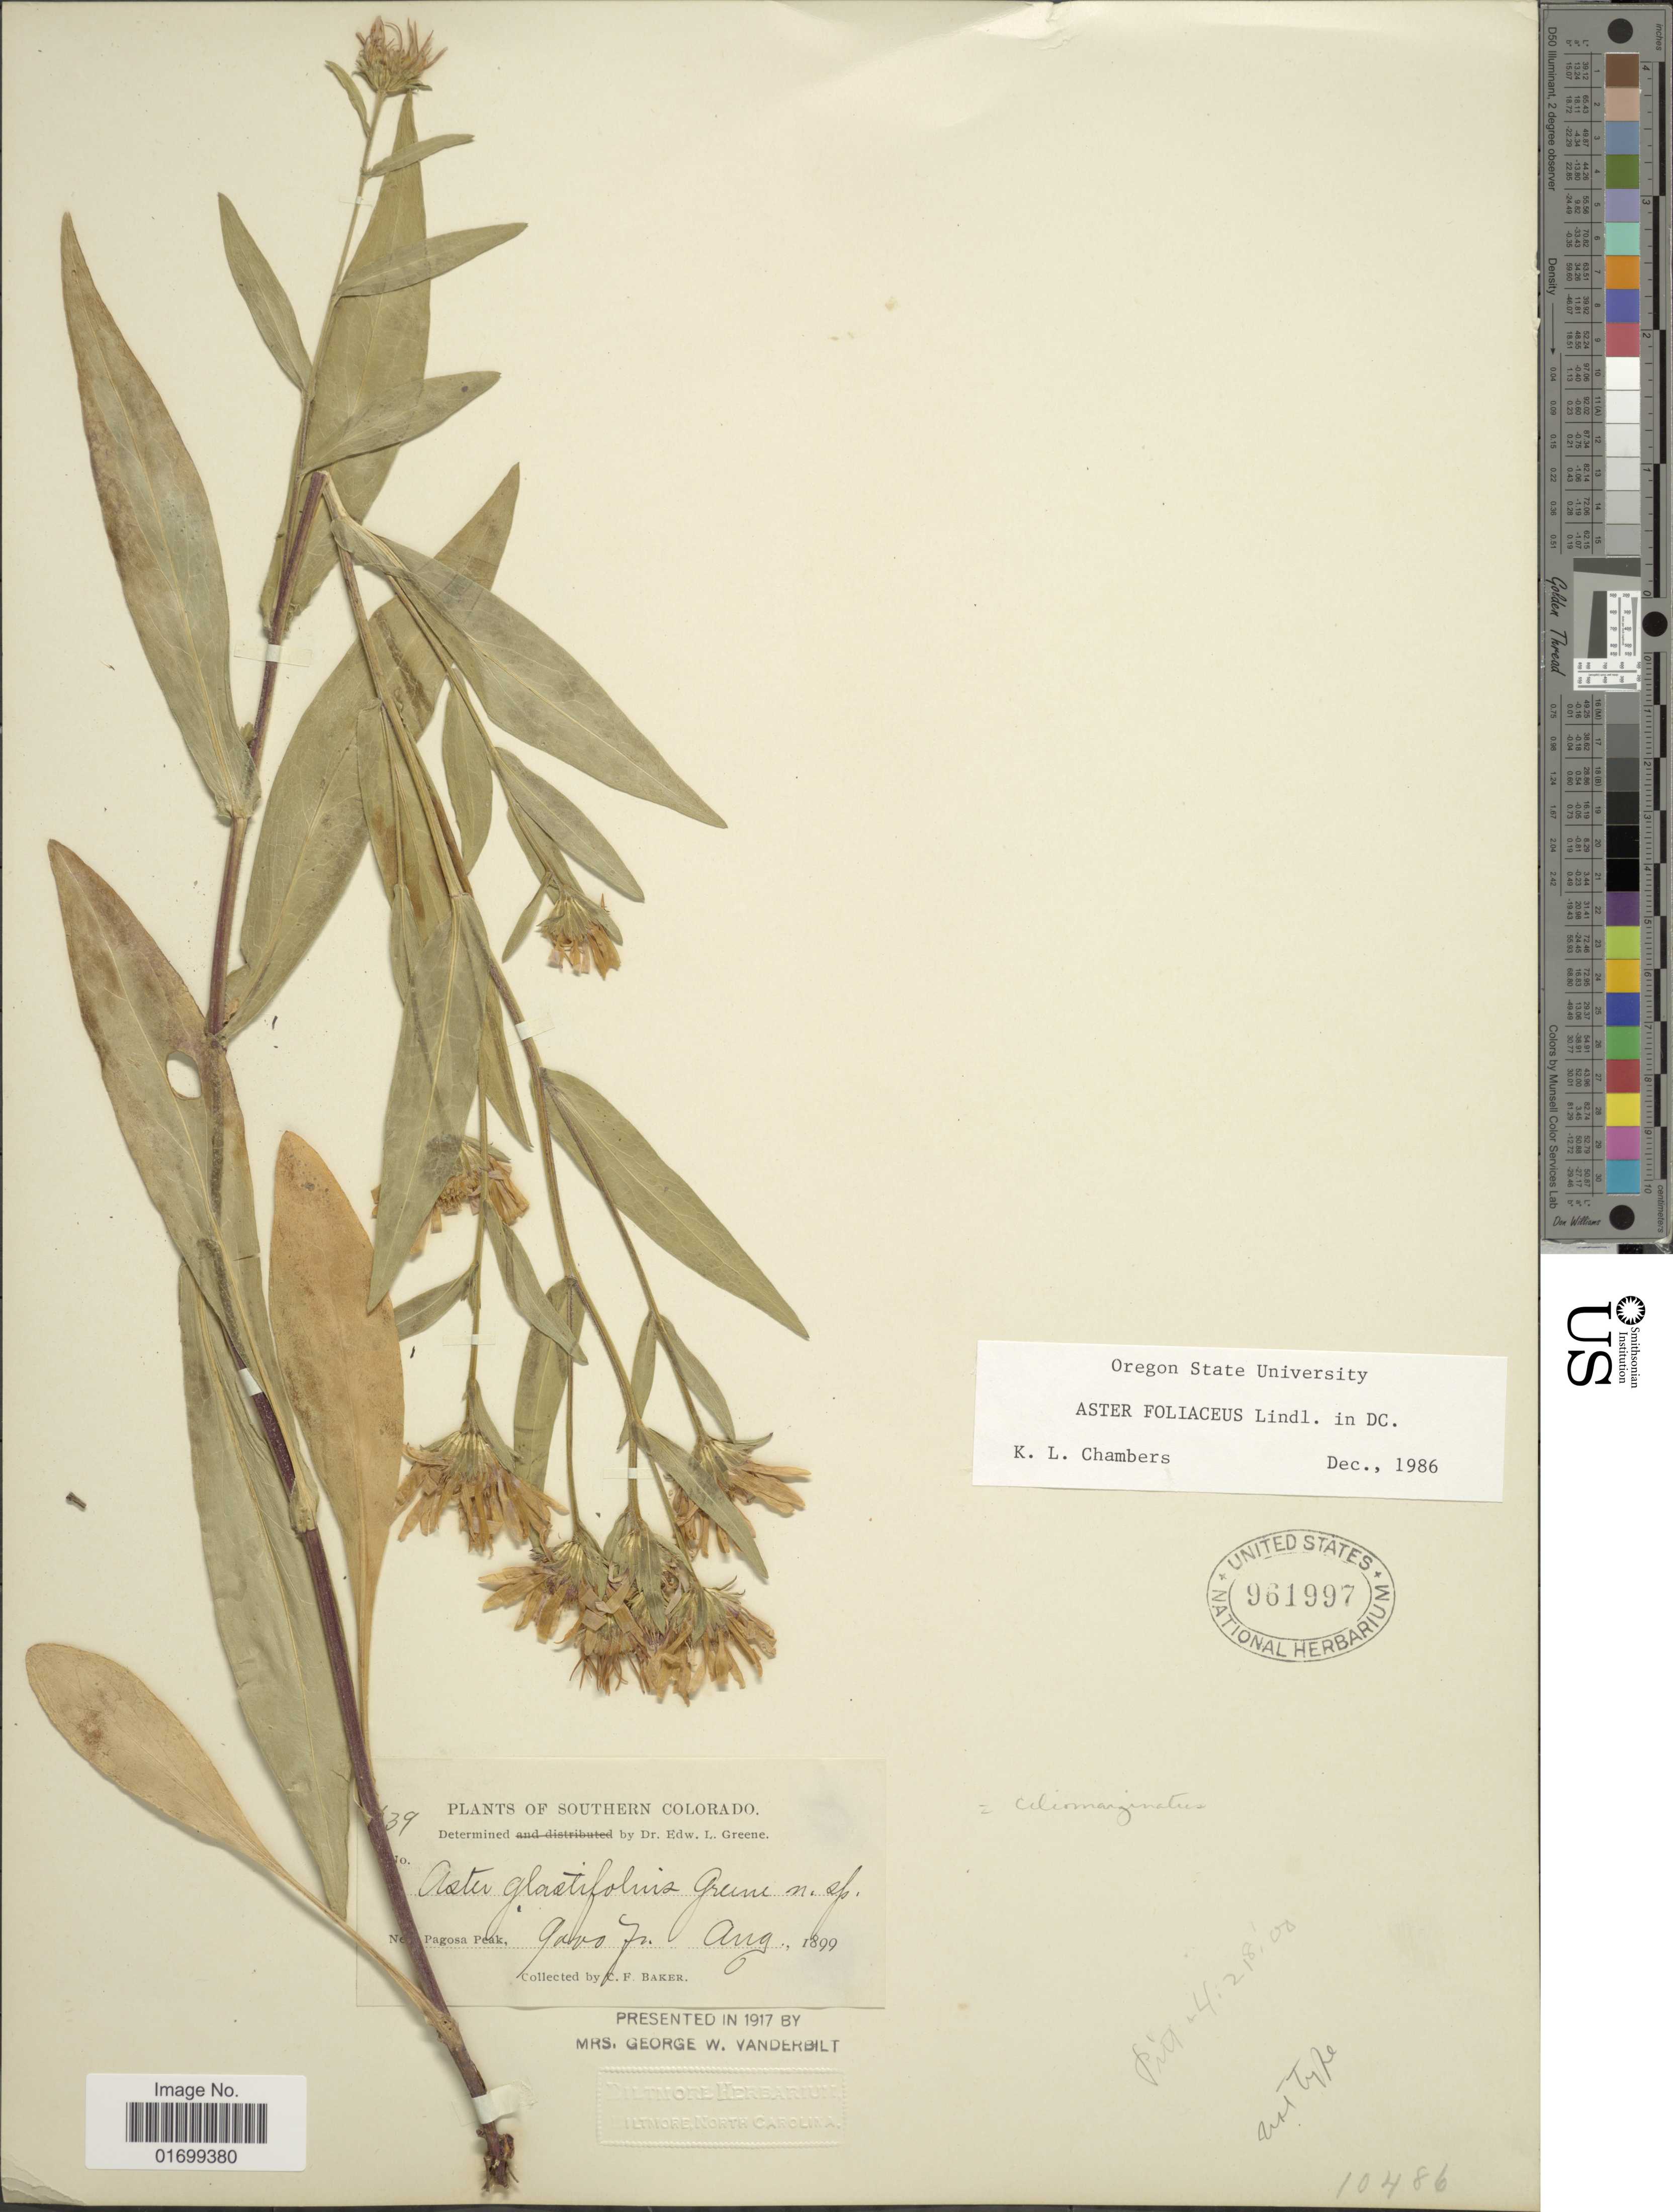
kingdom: Plantae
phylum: Tracheophyta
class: Magnoliopsida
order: Asterales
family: Asteraceae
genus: Symphyotrichum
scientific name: Symphyotrichum foliaceum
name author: (Lindl. ex DC.) G.L. Nesom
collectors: C. F. Baker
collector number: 639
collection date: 1899-08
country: United States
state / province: Colorado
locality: Southern Colorado, near Pagosa Peak.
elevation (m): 2743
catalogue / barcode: US 961997